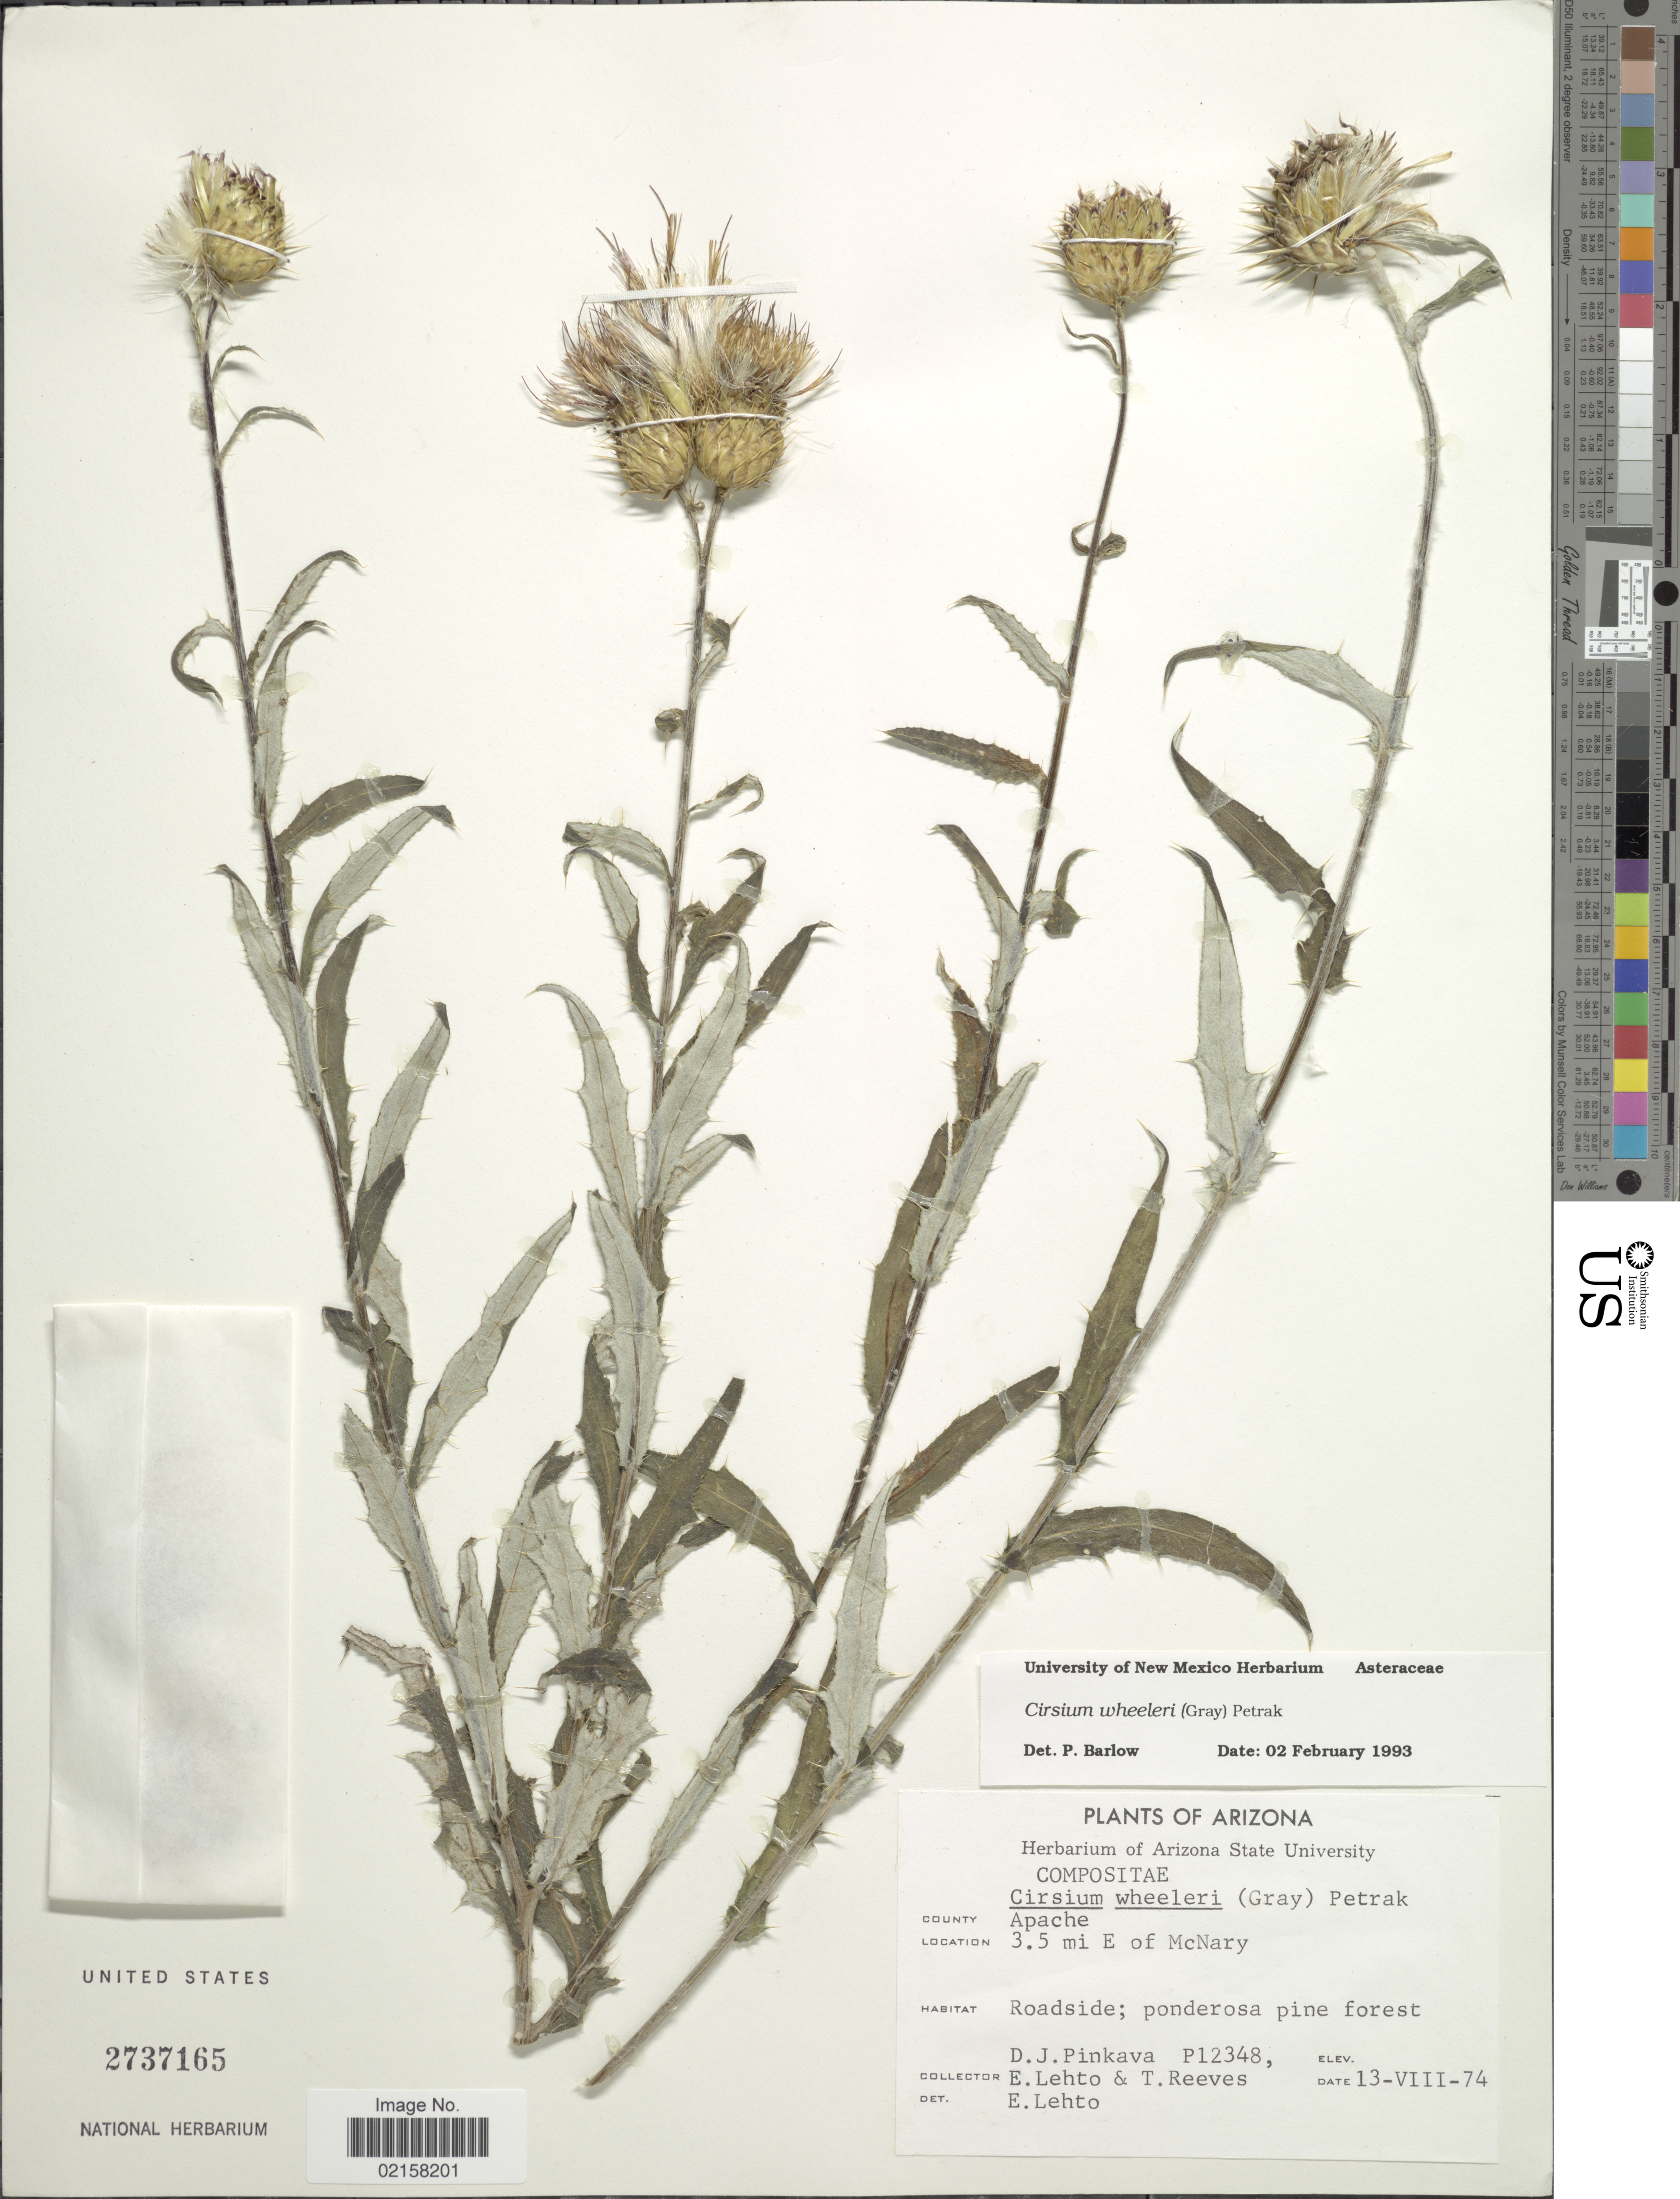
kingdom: Plantae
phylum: Tracheophyta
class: Magnoliopsida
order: Asterales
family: Asteraceae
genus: Cirsium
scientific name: Cirsium wheeleri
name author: (A. Gray) Petr.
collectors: D. J. Pinkava, E. Lehto & T. Reeves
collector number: P12348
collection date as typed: Transcribed d/m/y: 13/8/74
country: United States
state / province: Arizona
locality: Apache County, 3.5 mi E of McNary, roadside.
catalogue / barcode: US 2737165